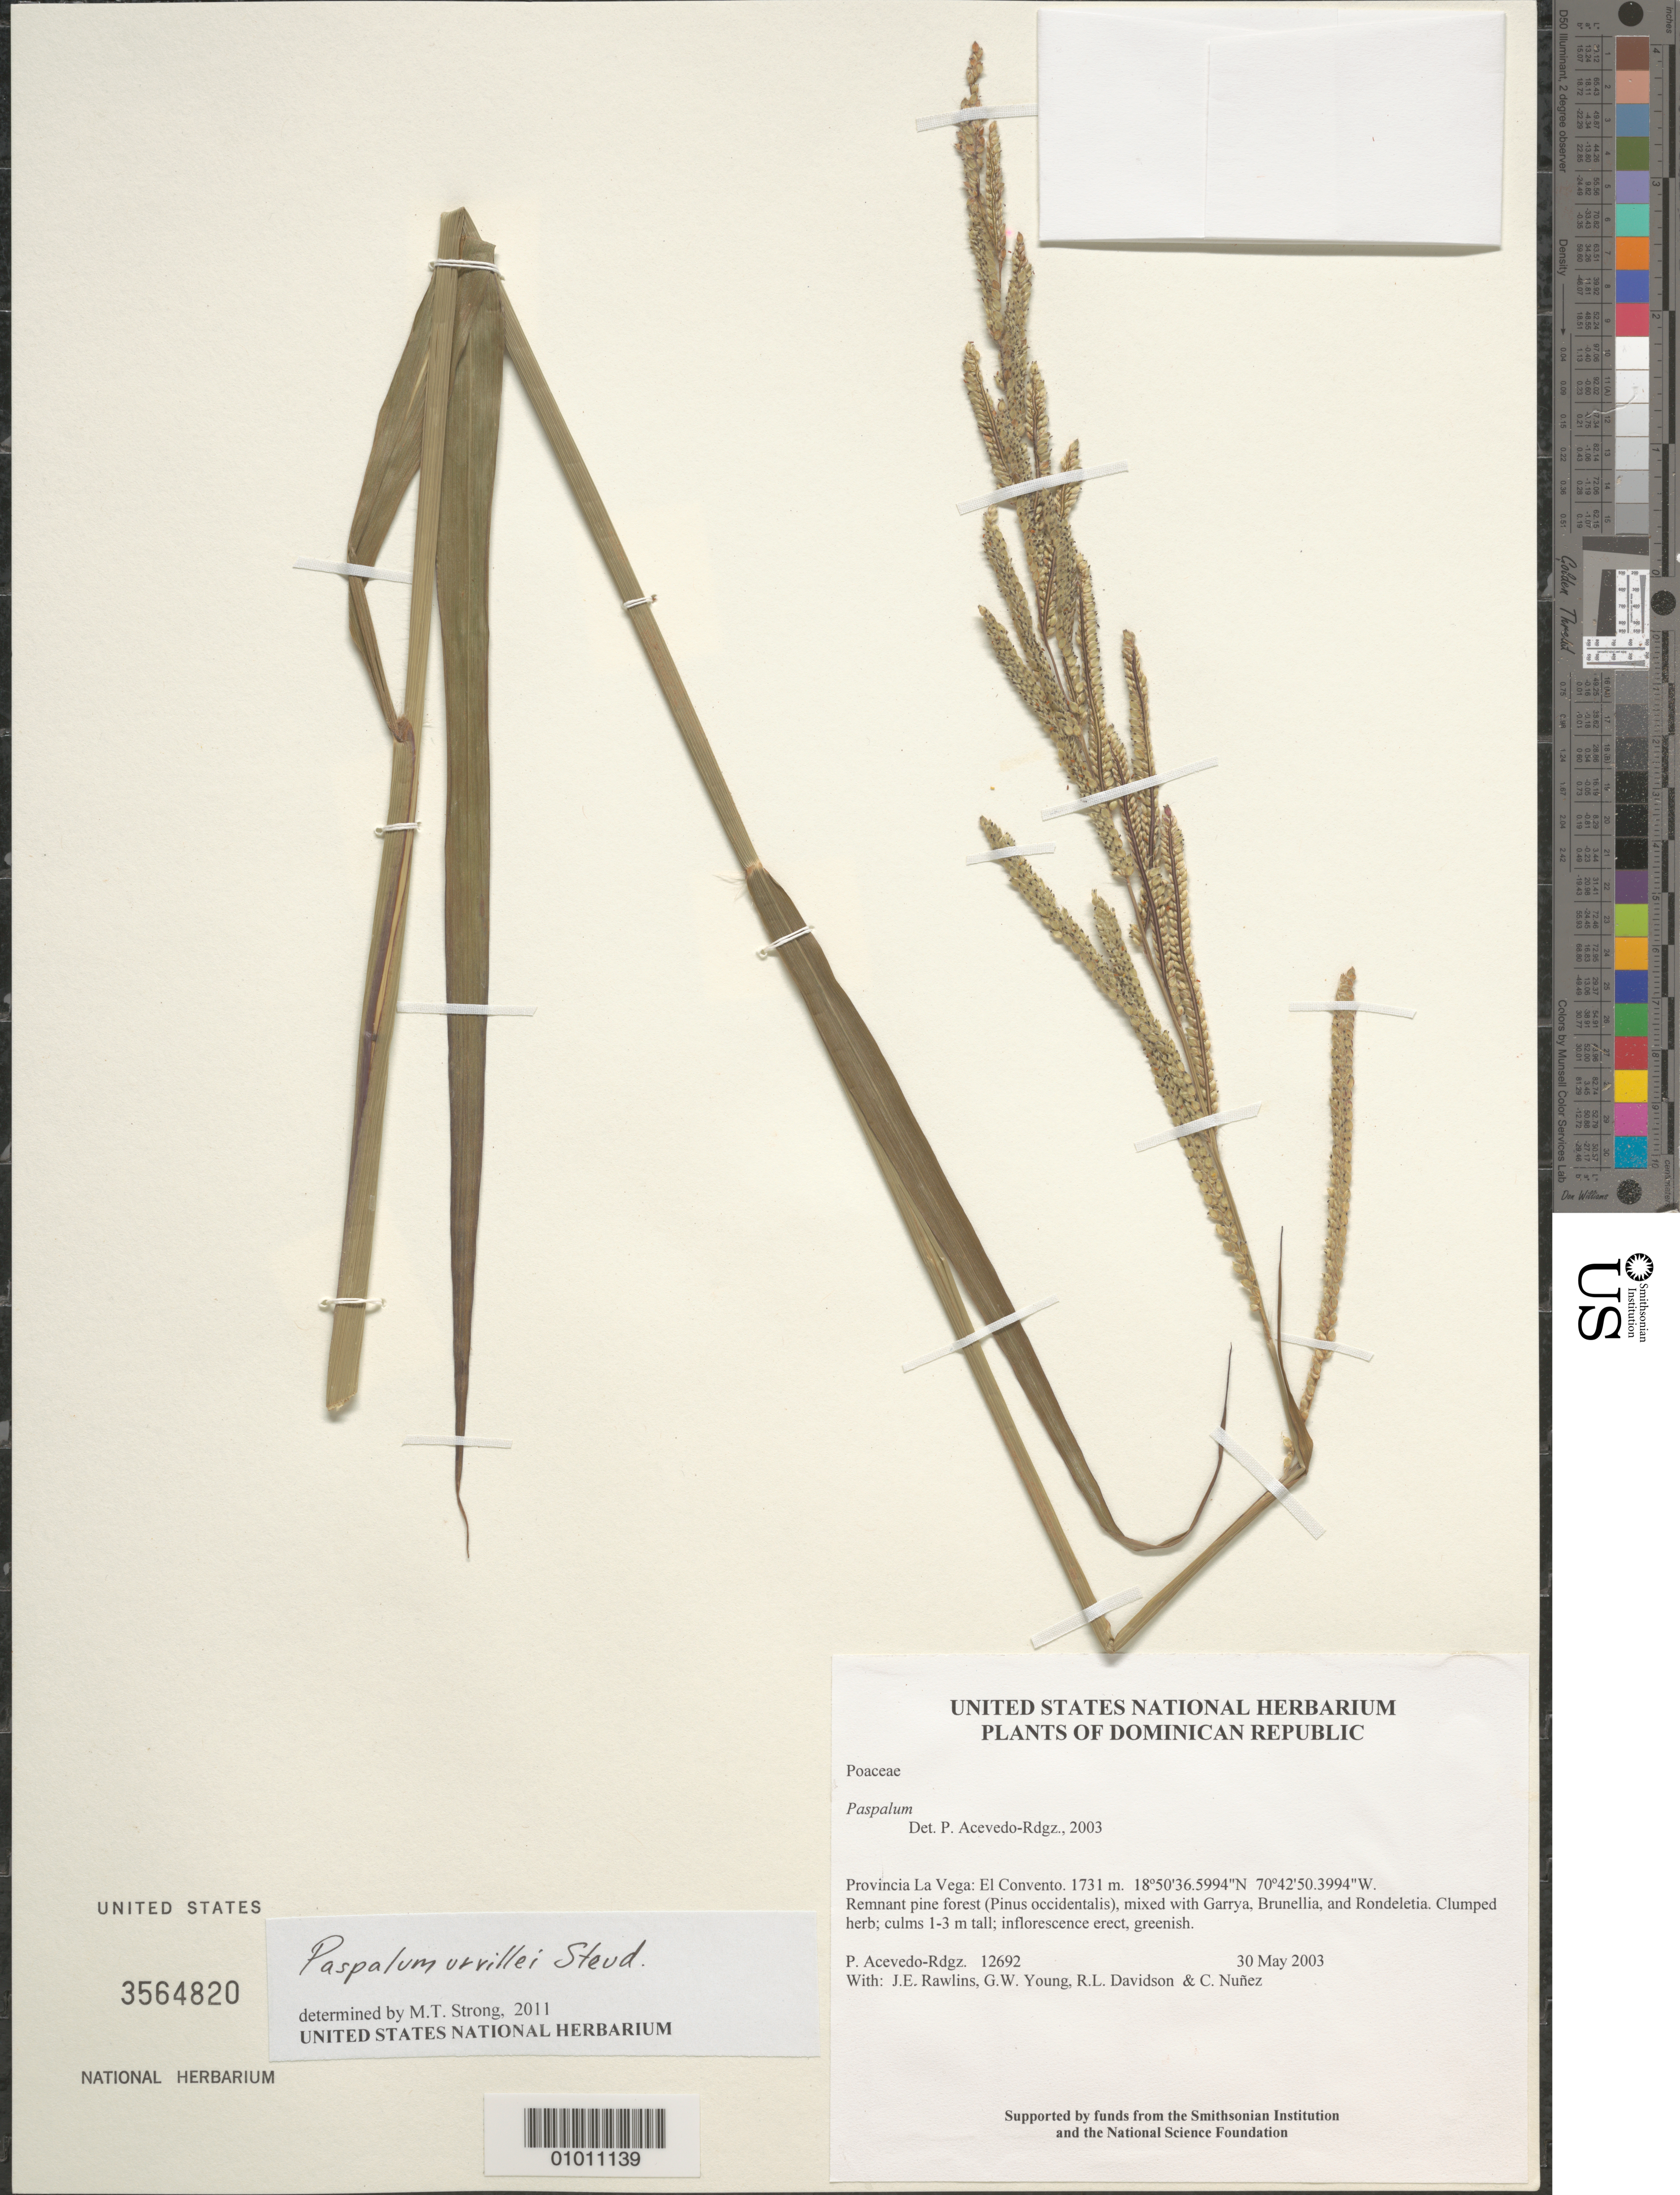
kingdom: Plantae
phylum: Tracheophyta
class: Liliopsida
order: Poales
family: Poaceae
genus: Paspalum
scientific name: Paspalum urvillei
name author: Steud.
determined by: Strong, M. T., (US), Smithsonian Institution - National Museum of Natural History (UNITED STATES)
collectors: P. Acevedo-Rodr., J. Rawlins, G. Young, R. Davidson & C. Nunez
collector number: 12692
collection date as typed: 30 May 2003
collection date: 2003-05-30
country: Dominican Republic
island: Hispaniola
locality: Provincia La Vega: El Convento.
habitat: Remnant pine forest (Pinus occidentalis), mixed with Garrya, Brunellia, and Rondeletia.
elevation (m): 1731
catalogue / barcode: US 3564820